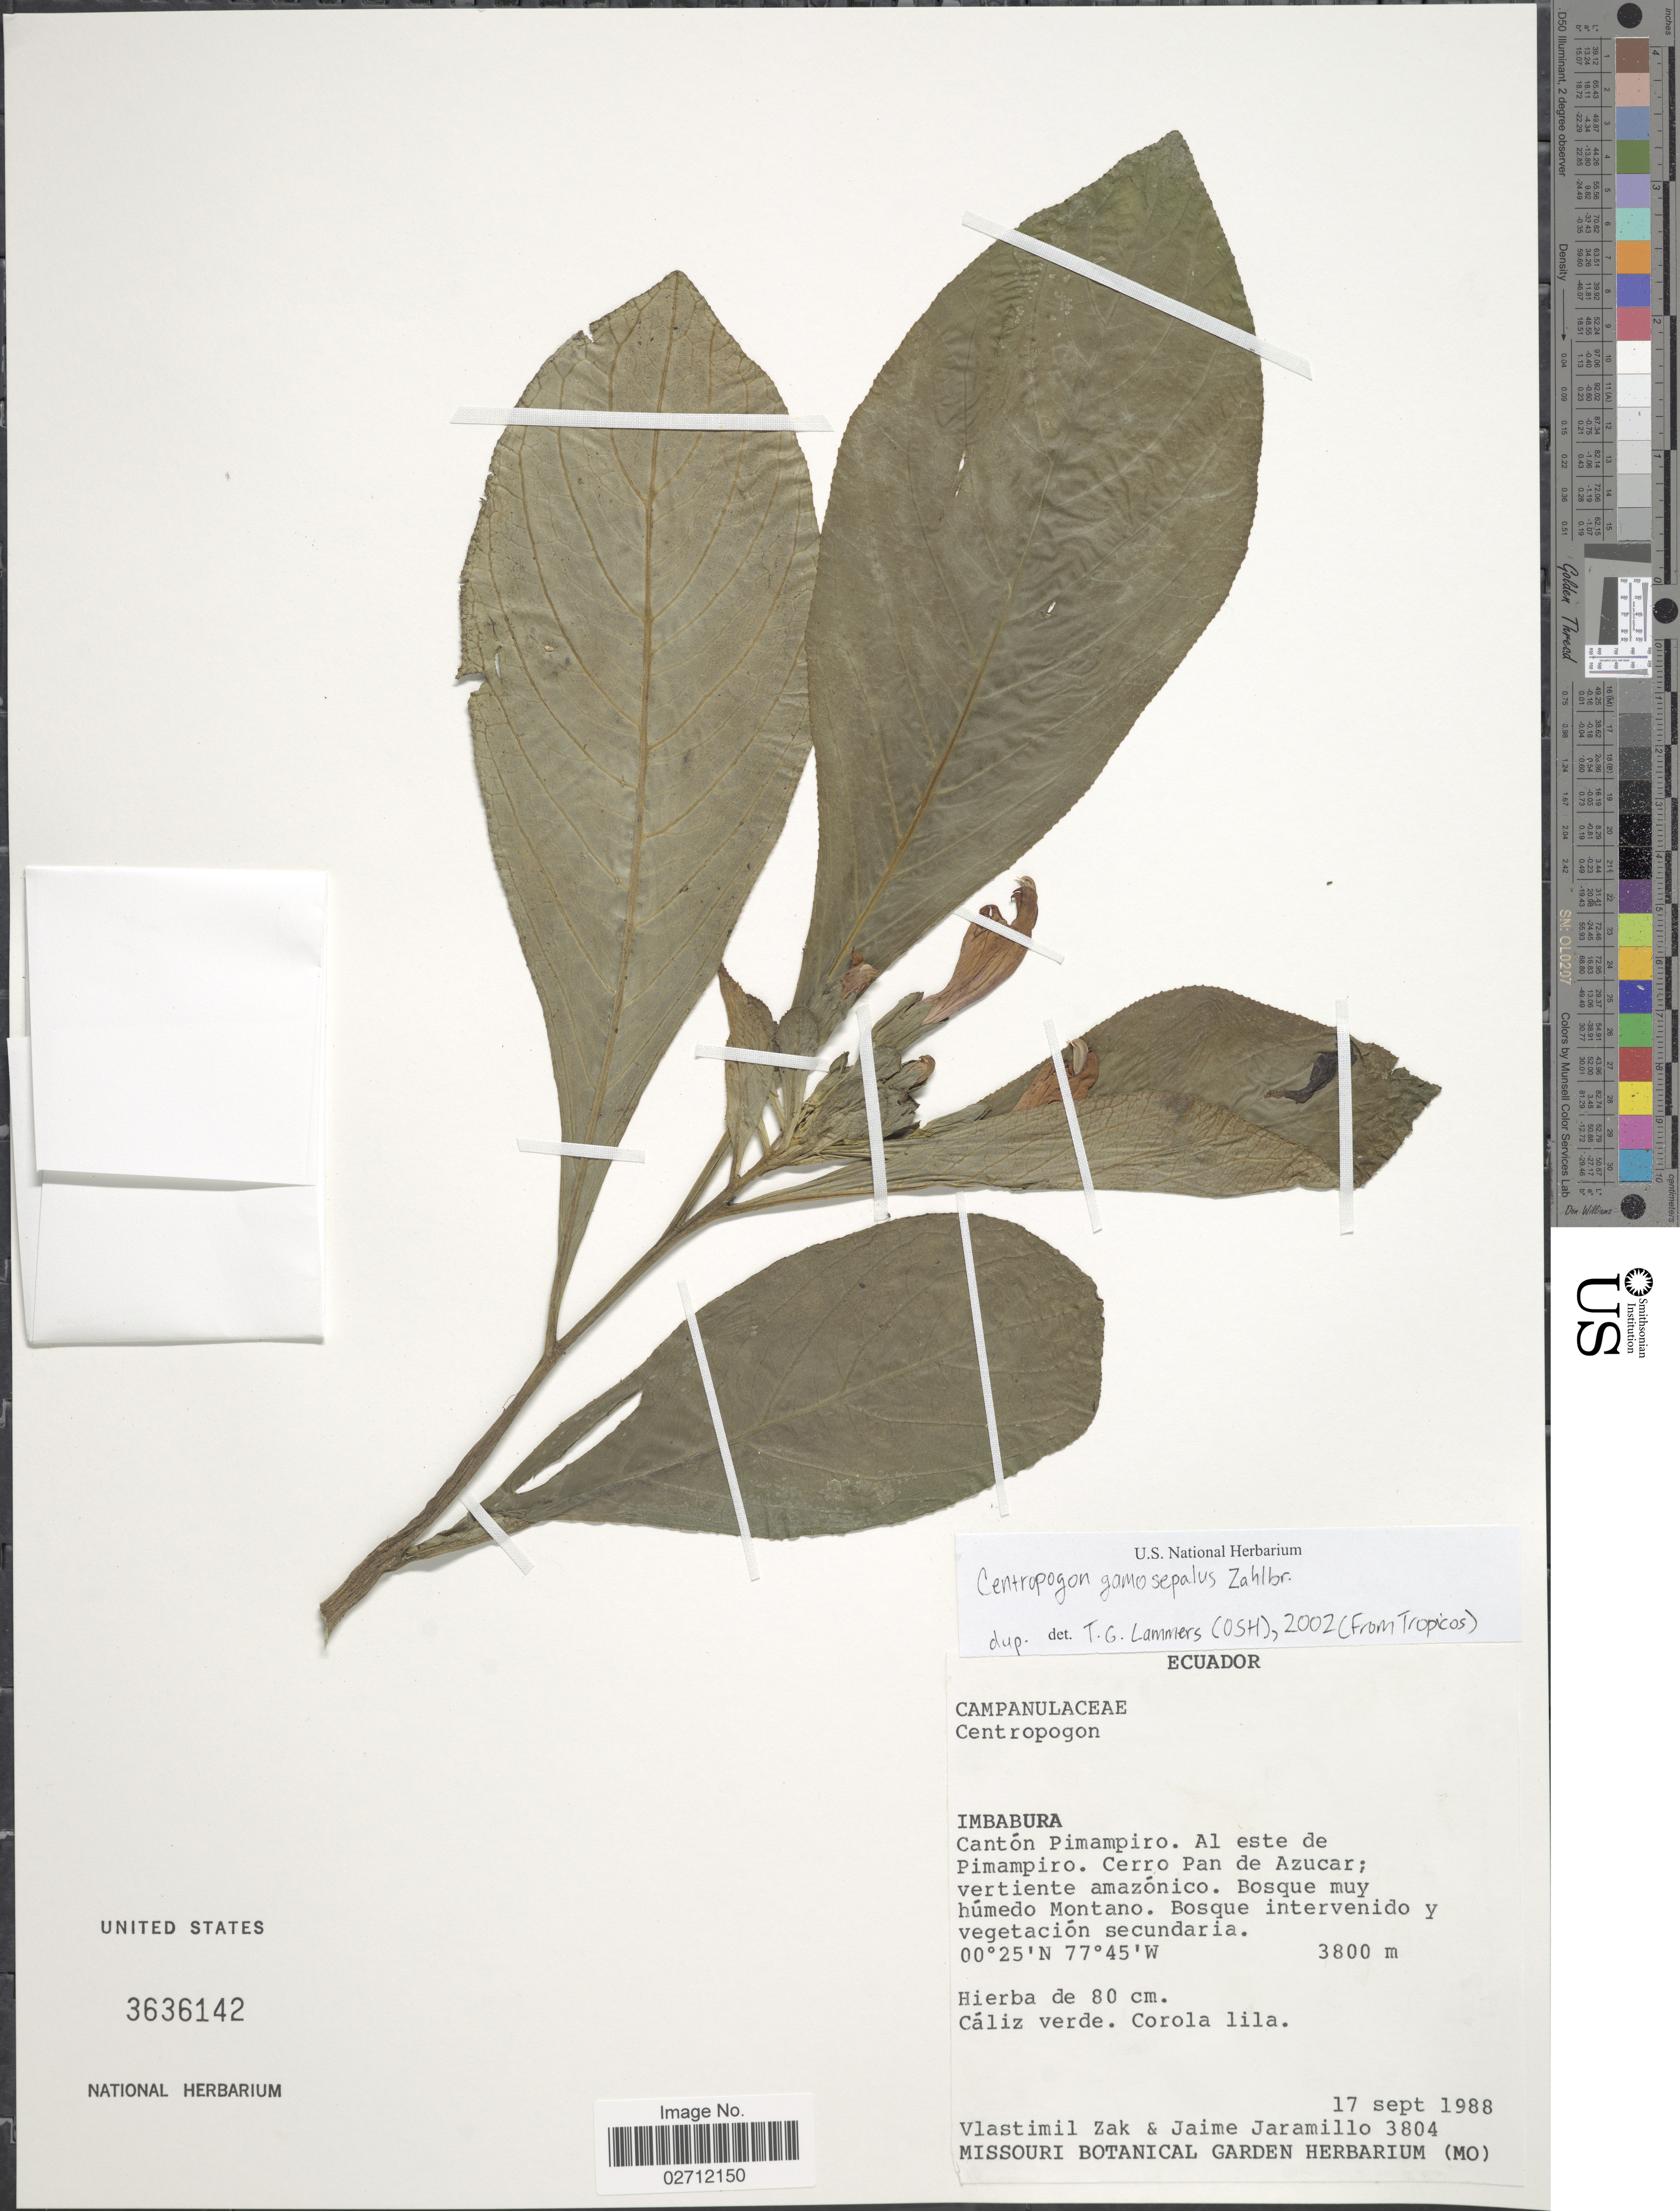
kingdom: Plantae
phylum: Tracheophyta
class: Magnoliopsida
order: Asterales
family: Campanulaceae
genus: Centropogon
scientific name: Centropogon gamosepalus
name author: Zahlbr.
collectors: V. Zak & J. Jaramillo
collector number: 3804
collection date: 1988-09-17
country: Ecuador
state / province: Imbabura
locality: Canton Pimampiro, al este de Pimampiro, Cerro Pan de Azucar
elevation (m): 3800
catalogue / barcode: US 3636142